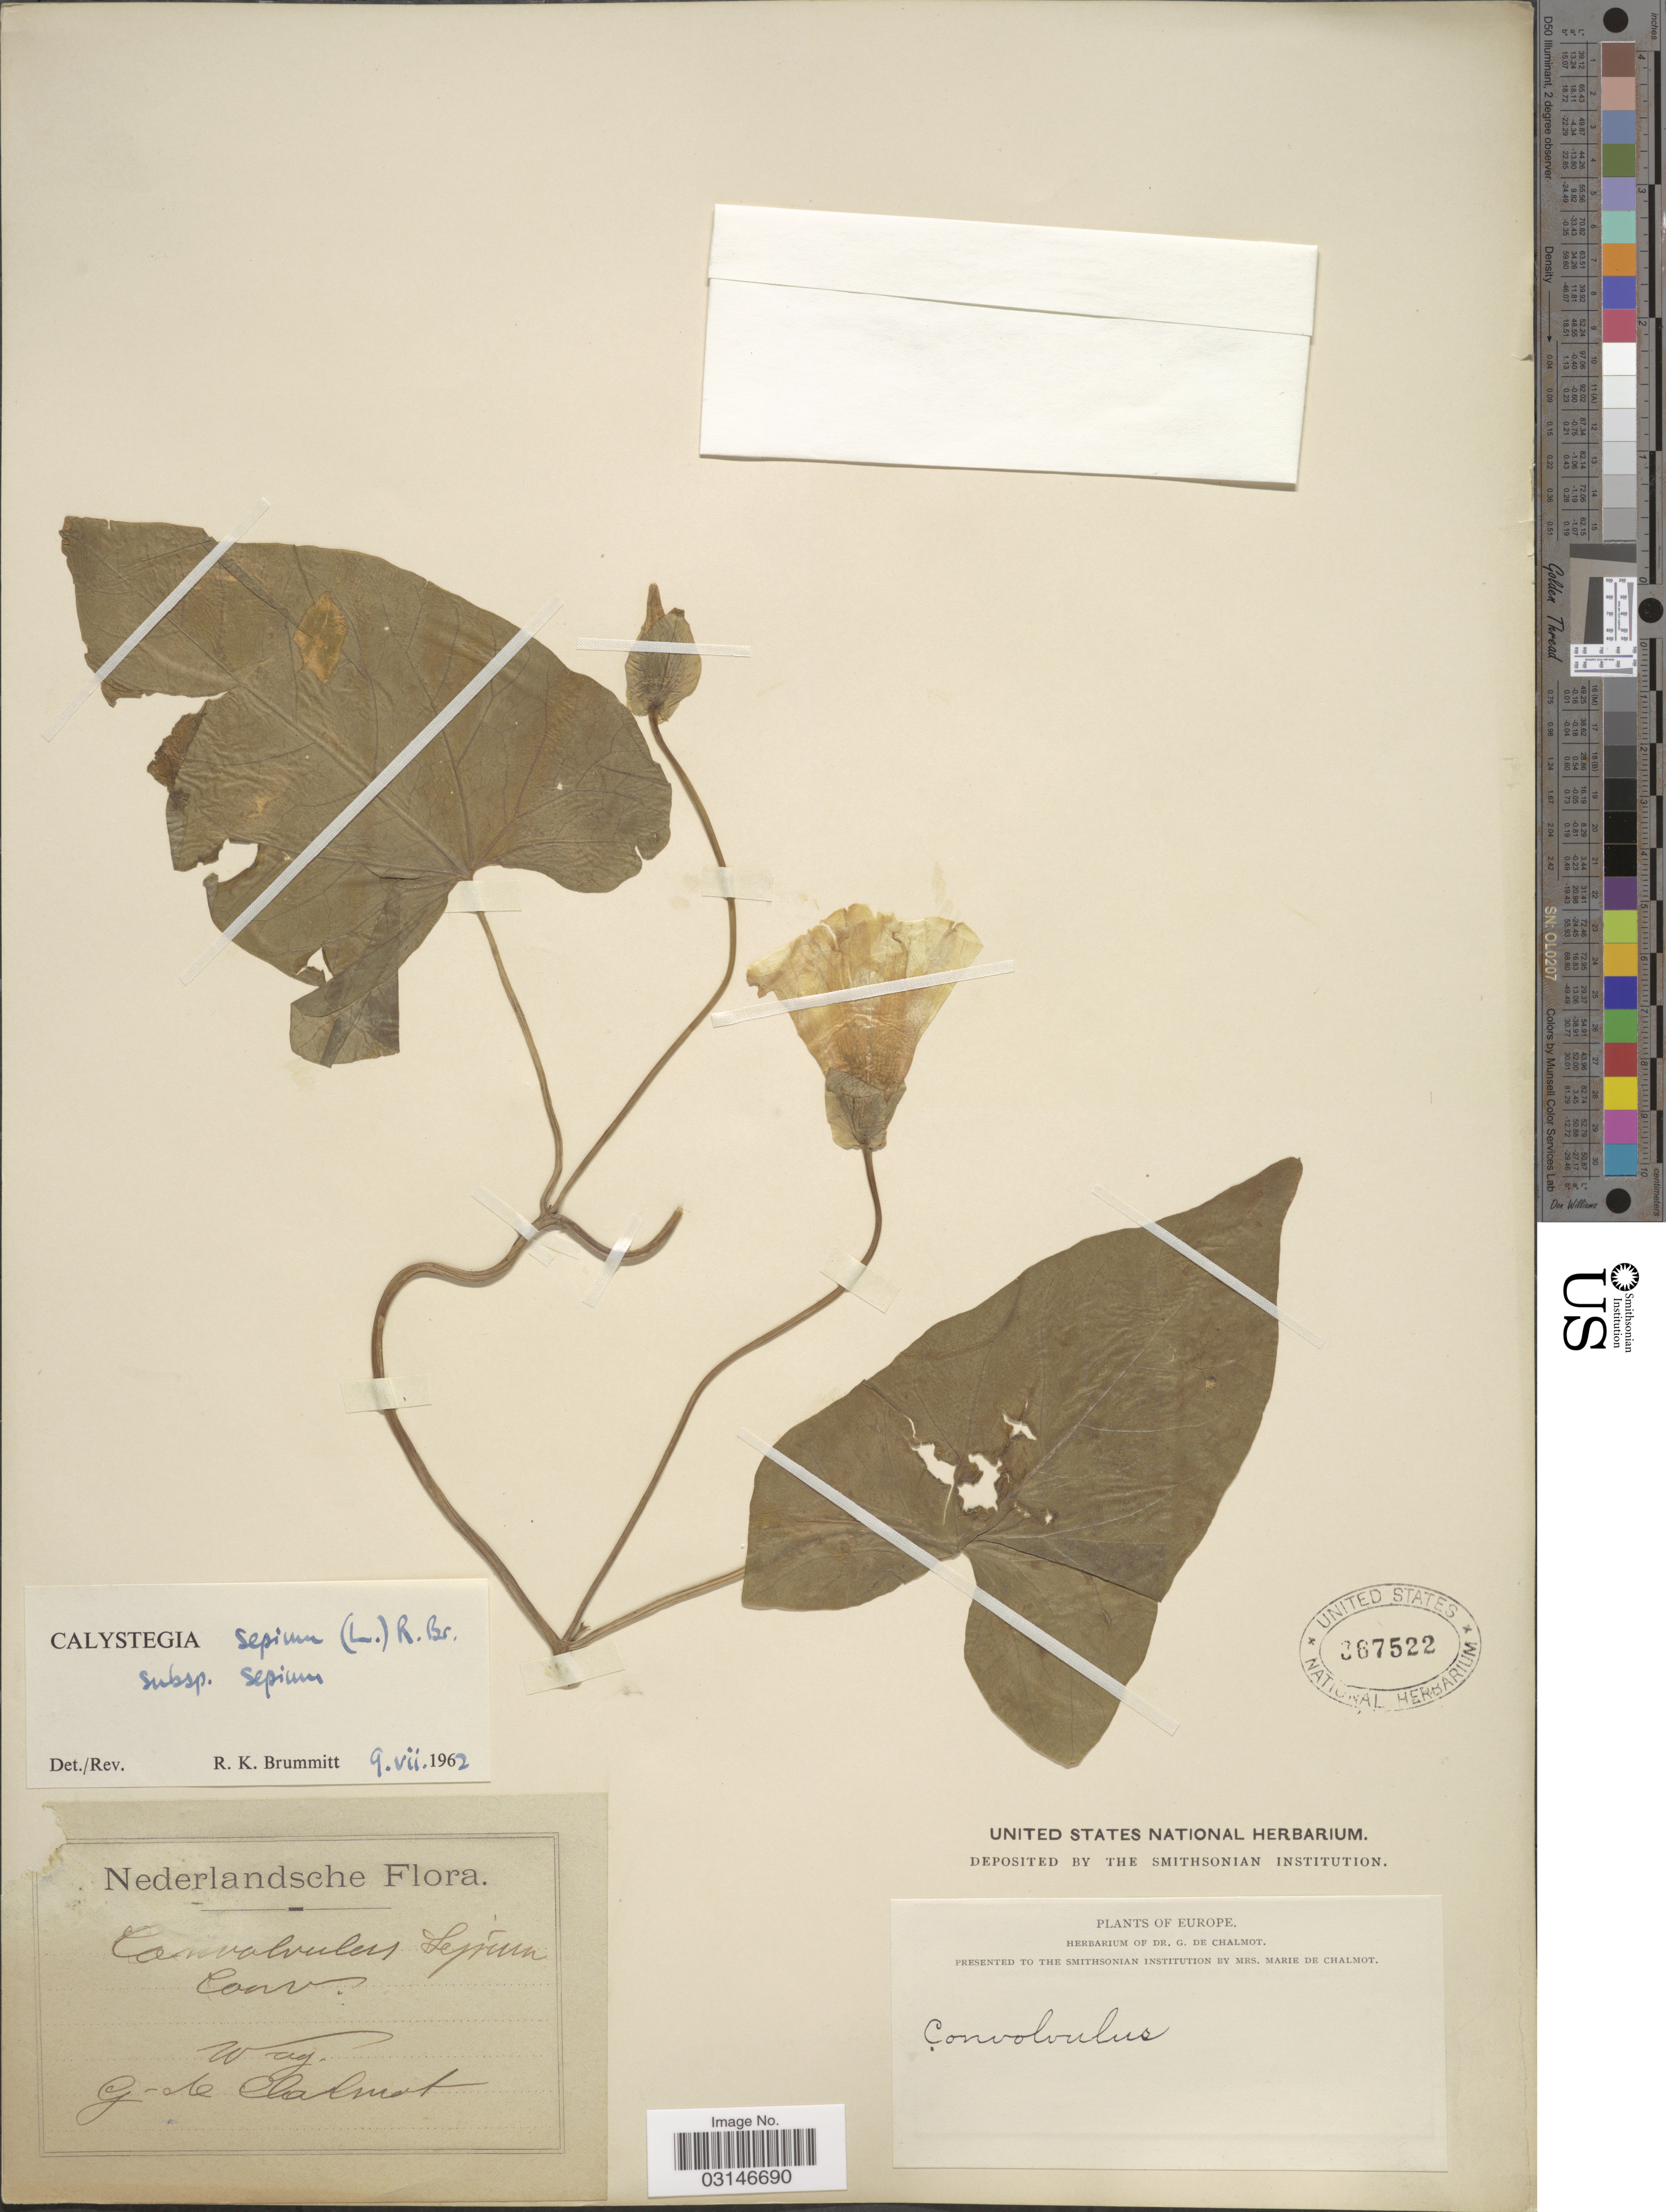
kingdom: Plantae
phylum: Tracheophyta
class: Magnoliopsida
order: Solanales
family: Convolvulaceae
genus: Calystegia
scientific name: Calystegia sepium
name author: (L.) R. Br.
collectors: G. de Chalmot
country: Netherlands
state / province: Gelderland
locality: Wag.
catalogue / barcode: US 367522